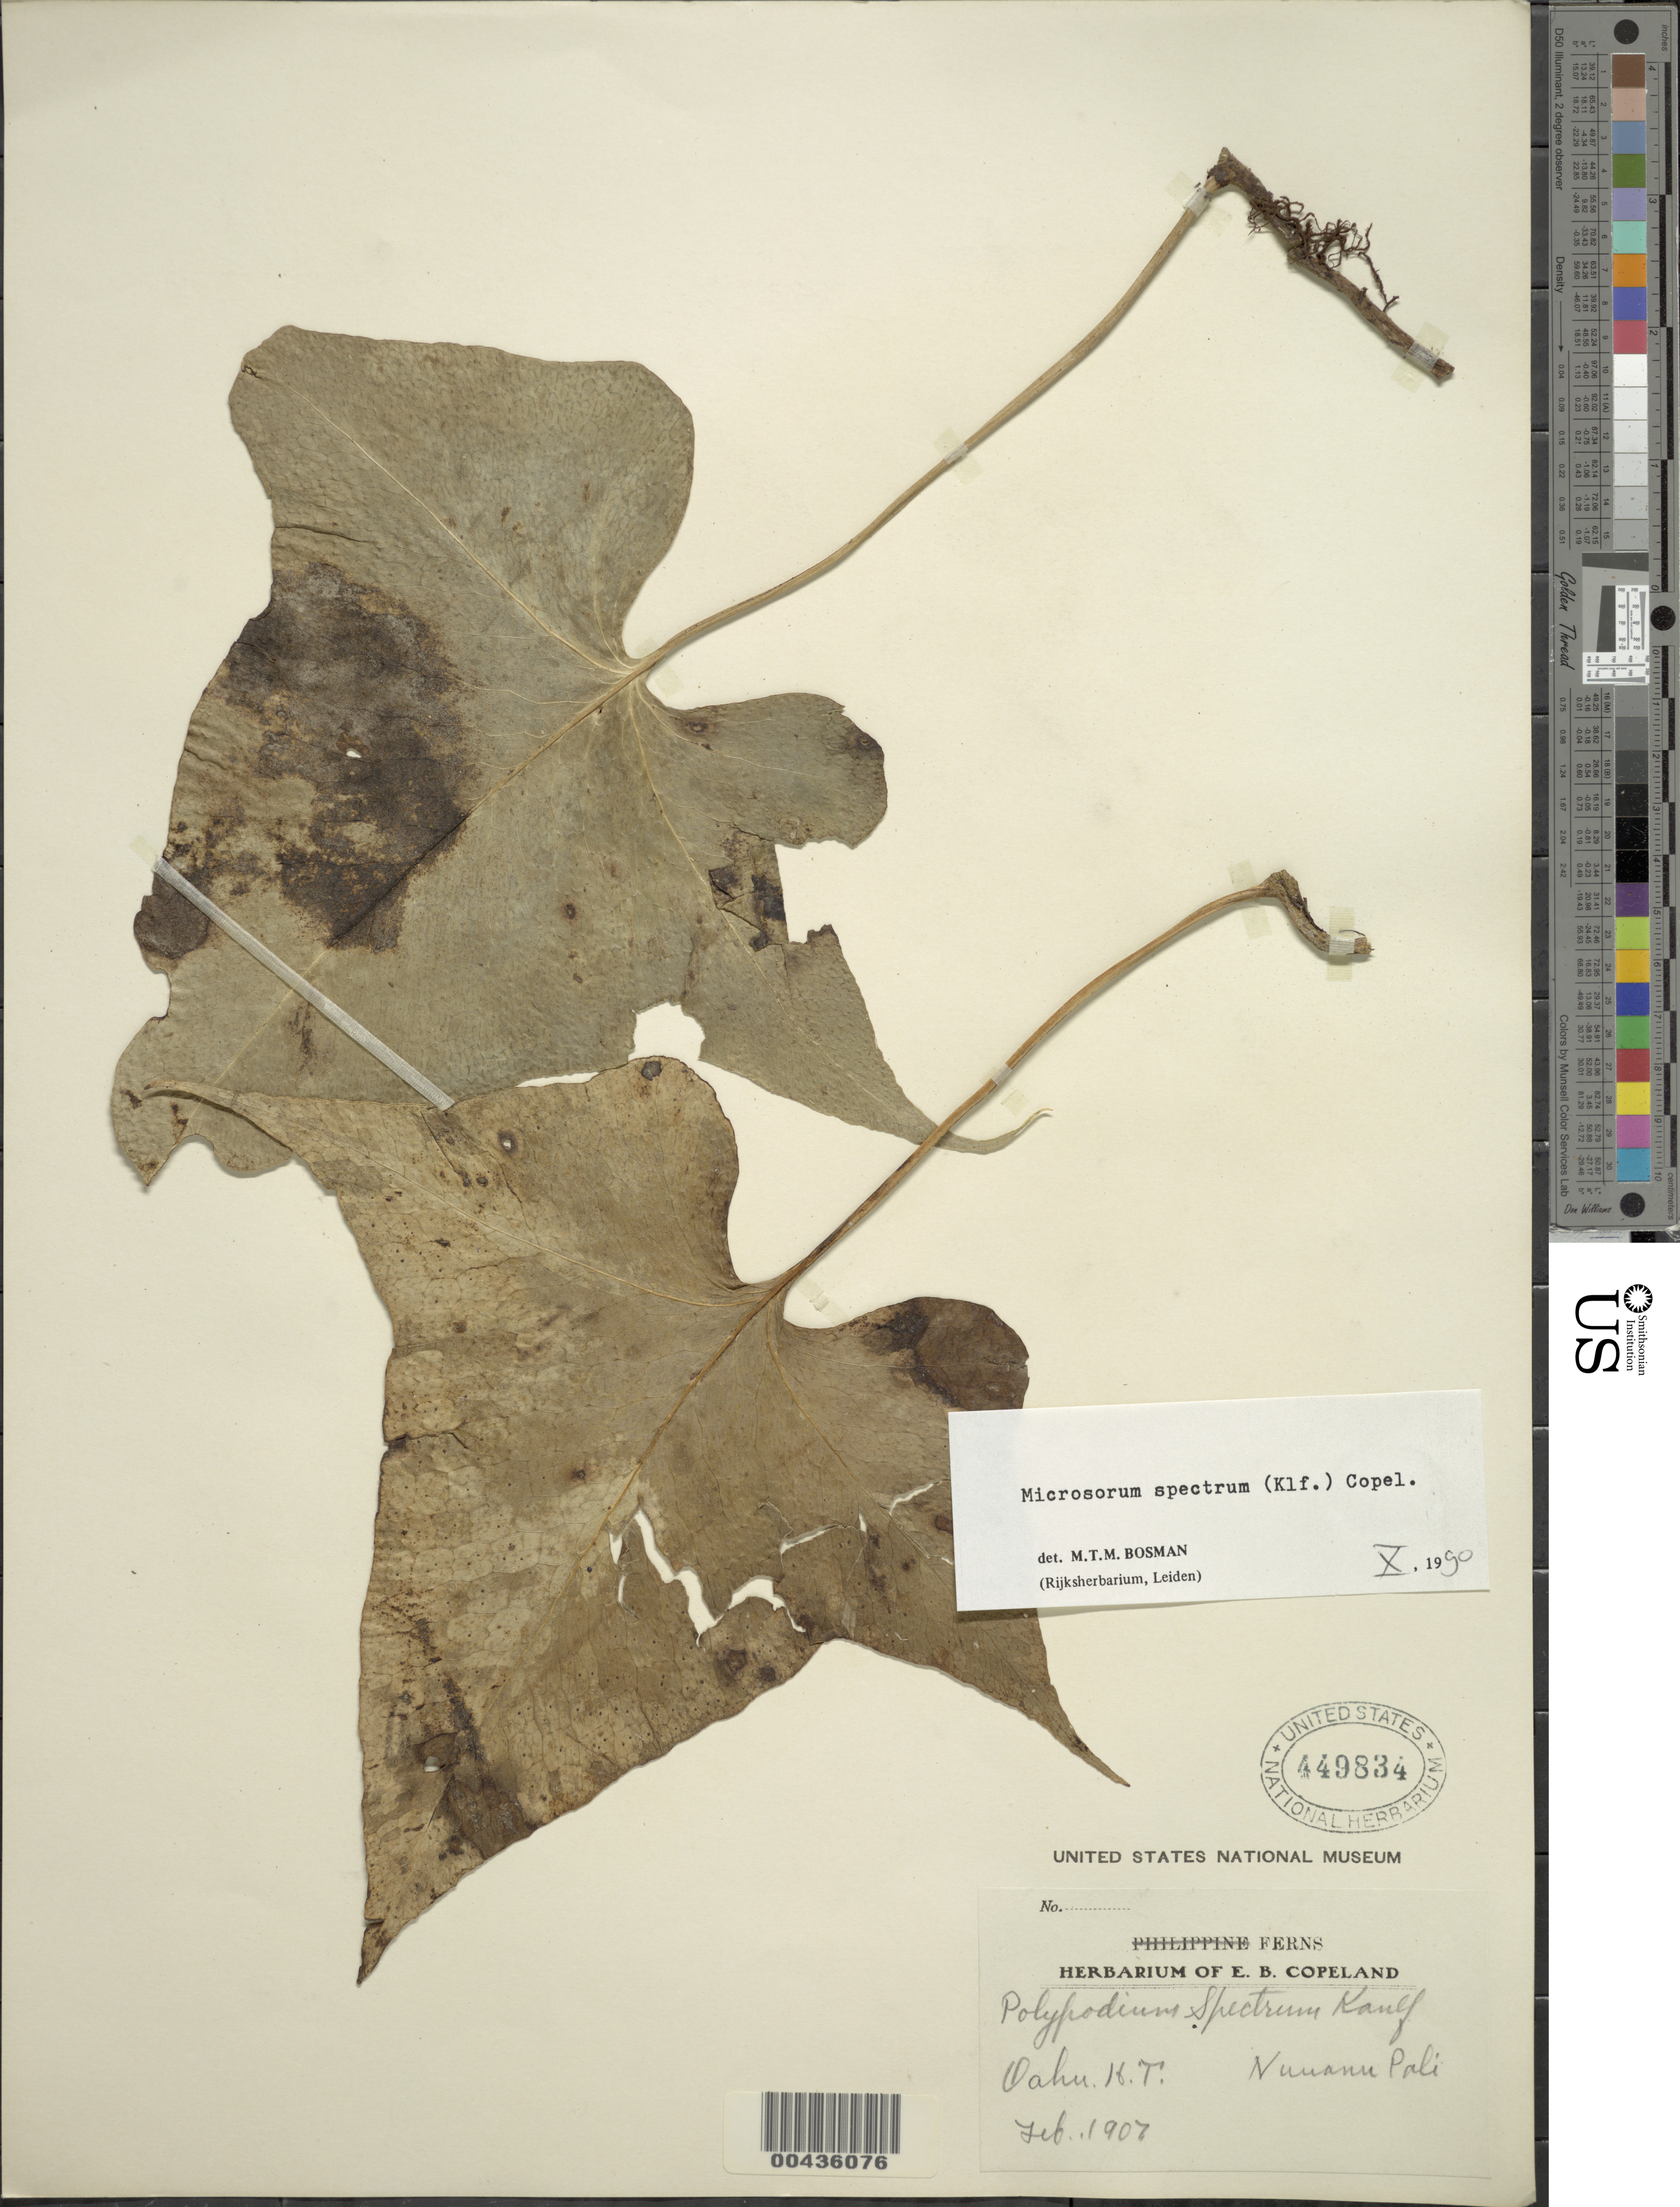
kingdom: Plantae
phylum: Tracheophyta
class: Polypodiopsida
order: Polypodiales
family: Polypodiaceae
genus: Microsorum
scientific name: Microsorum spectrum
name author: (Kaulf.) Copel.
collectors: E. B. Copeland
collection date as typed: Feb 1907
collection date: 1907-02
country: United States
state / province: Hawaii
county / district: Honolulu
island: Oahu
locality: Nuuanu Pali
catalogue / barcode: US 449834